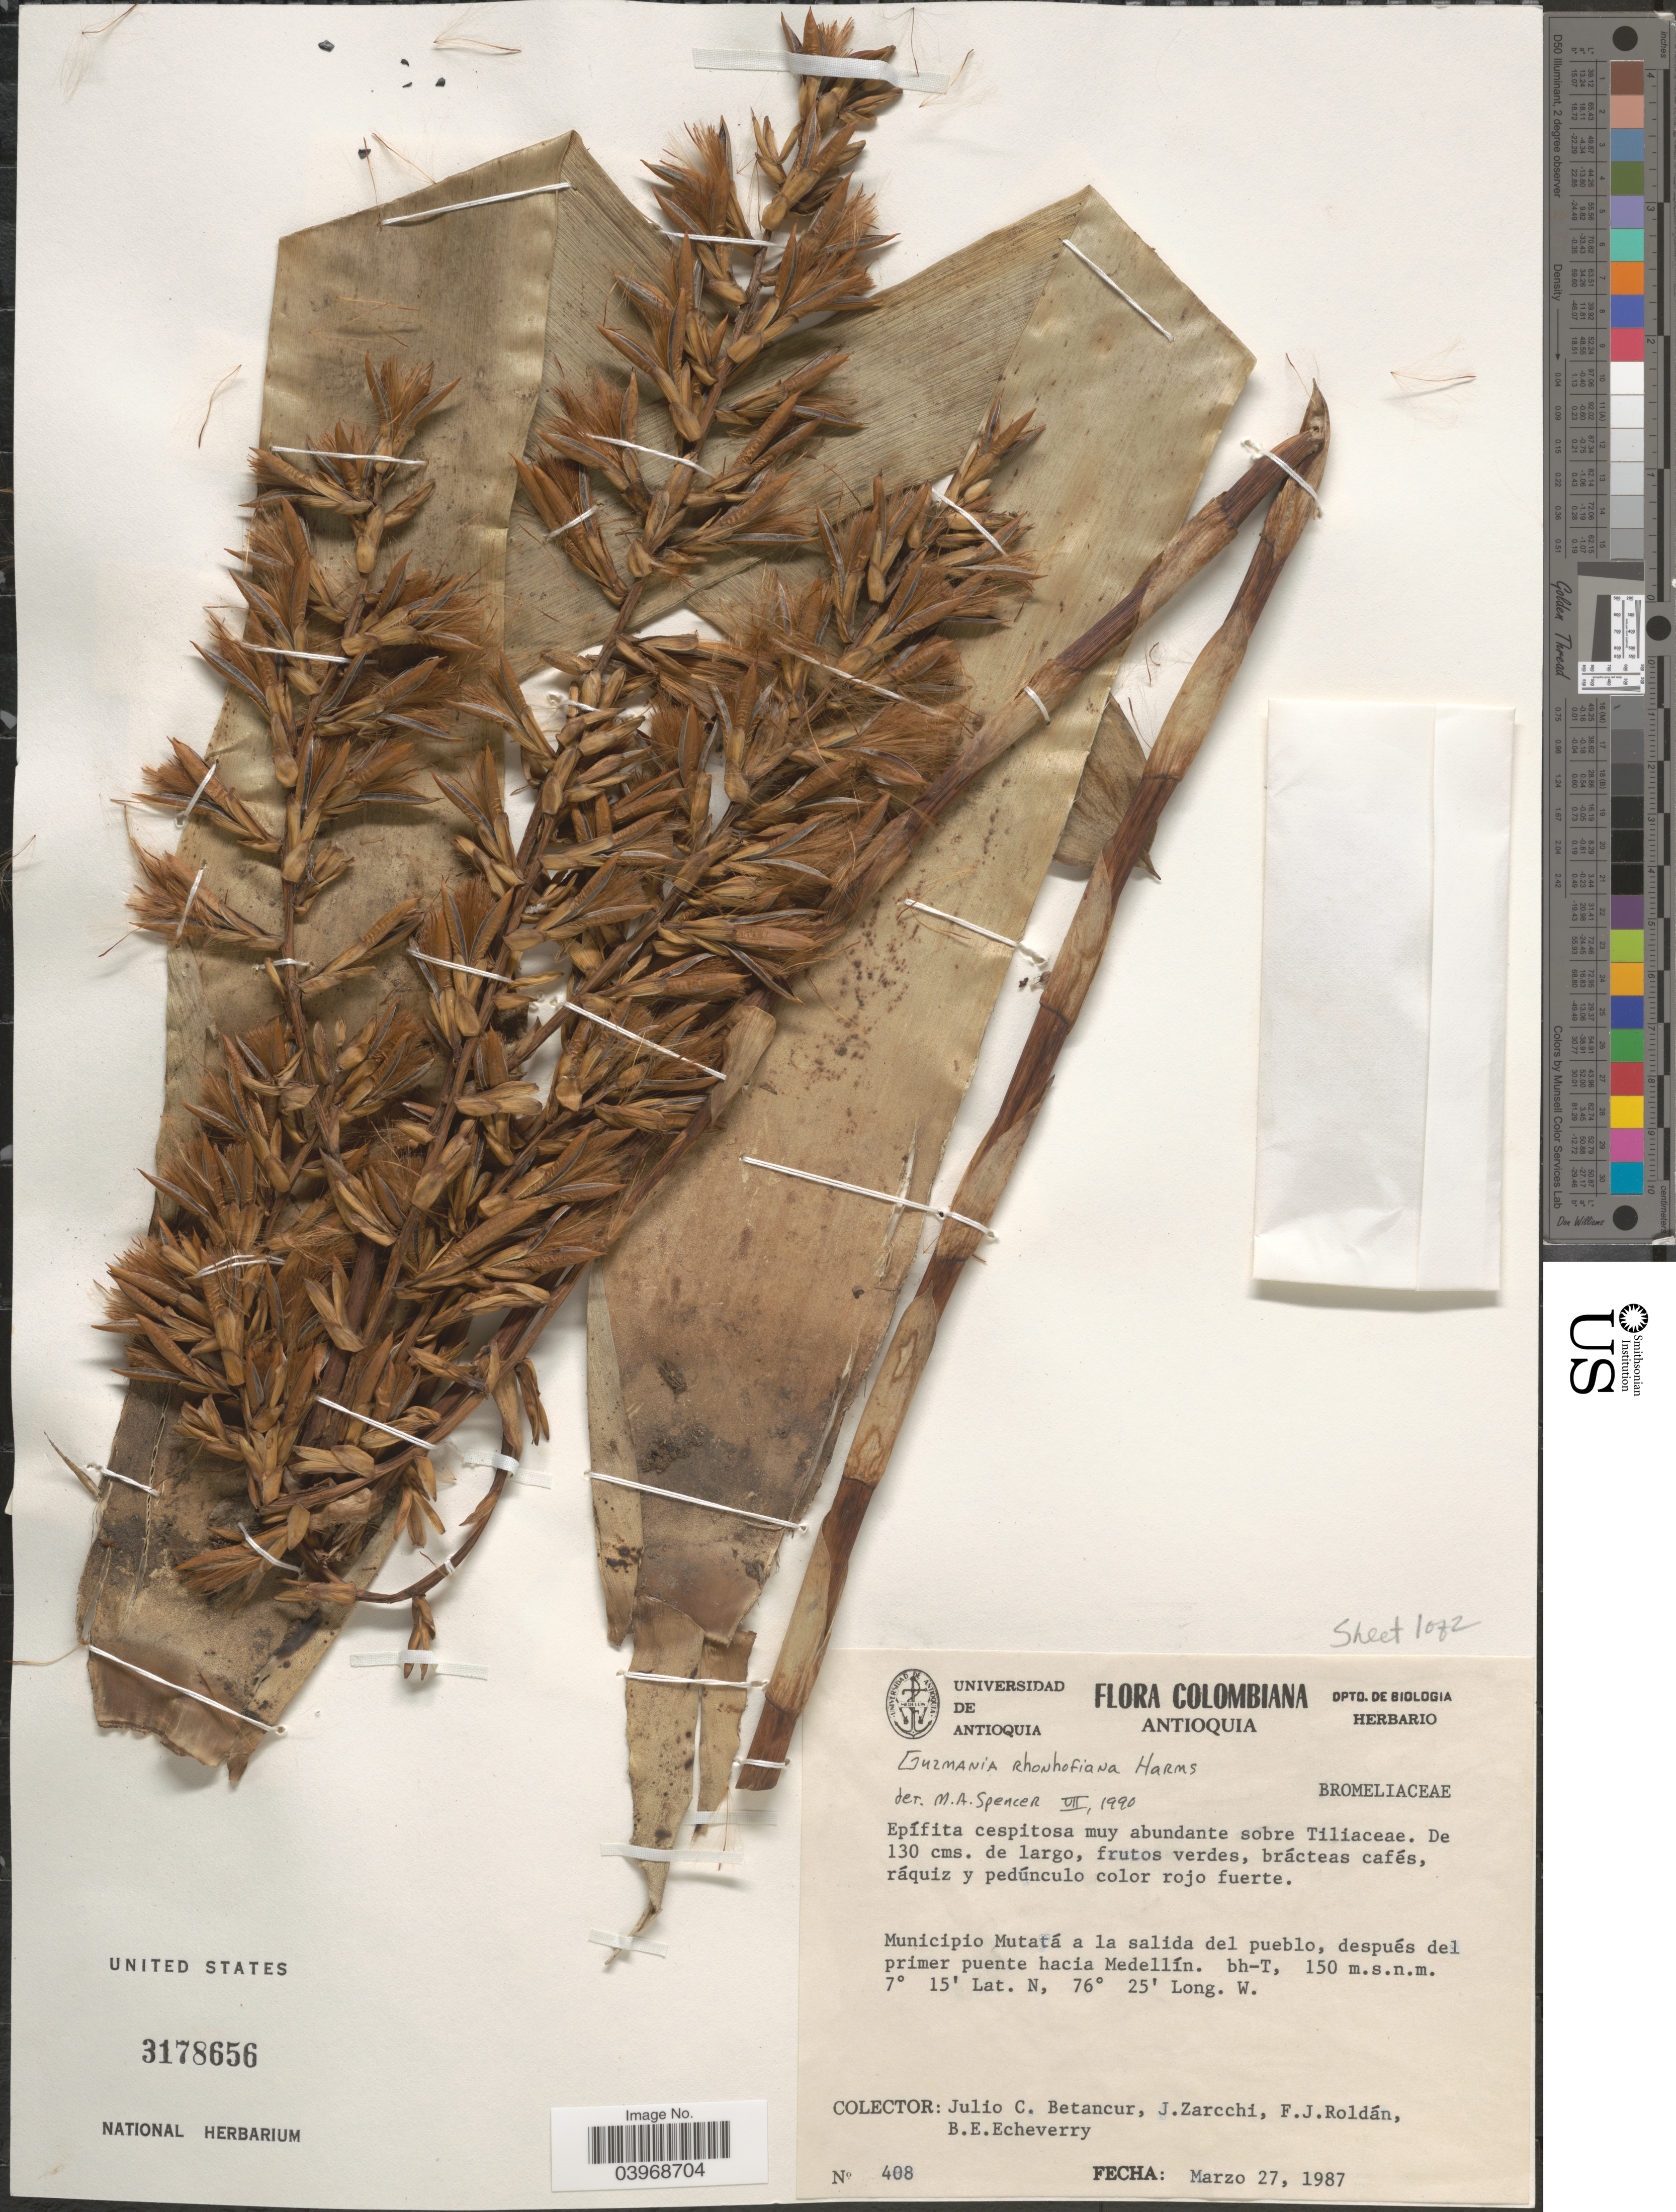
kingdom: Plantae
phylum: Tracheophyta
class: Liliopsida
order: Poales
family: Bromeliaceae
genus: Guzmania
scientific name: Guzmania rhonhofiana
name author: Harms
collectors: J. C. Betancur, J. L. Zarucchi, F. J. Roldán & B. Echeverry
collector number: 408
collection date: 1987-03-27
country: Colombia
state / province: Antioquia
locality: Municipio Mutatá al la salida del pueblo, después del primer puente hacia Medellín.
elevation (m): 150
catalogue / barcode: US 3178656